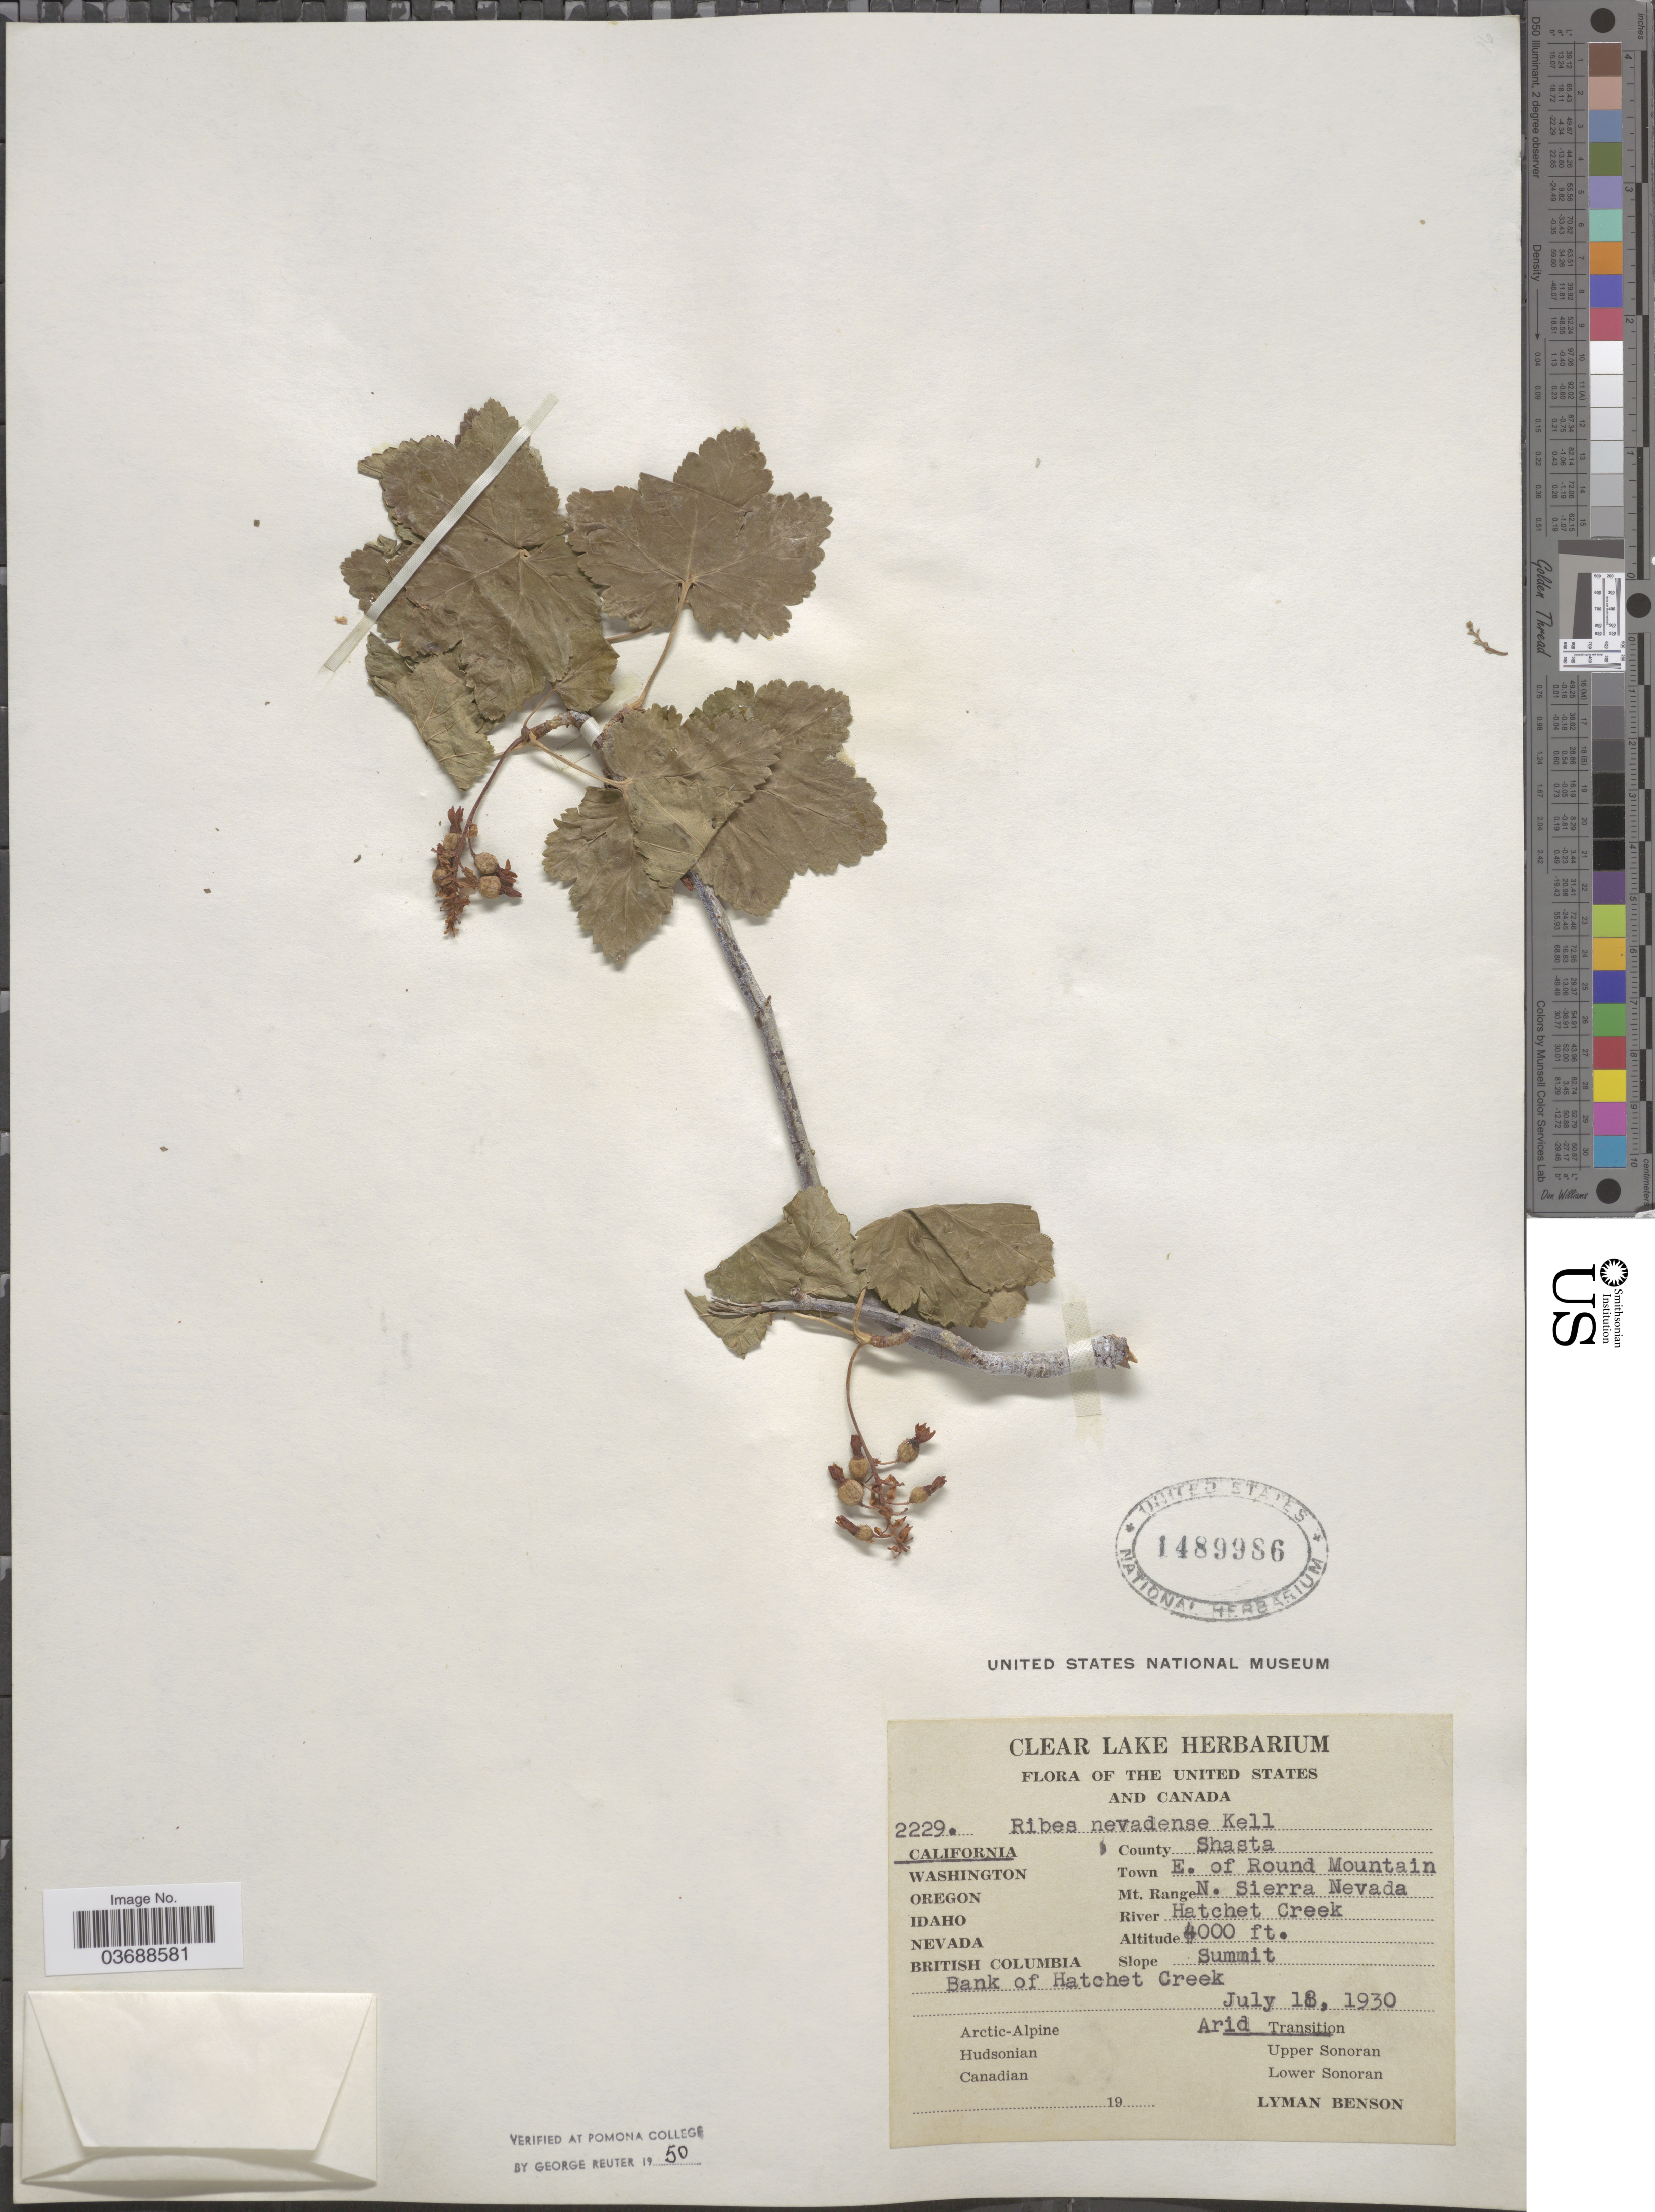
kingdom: Plantae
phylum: Tracheophyta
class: Magnoliopsida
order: Saxifragales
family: Grossulariaceae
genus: Ribes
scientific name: Ribes nevadense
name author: Kellogg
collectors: L. D. Benson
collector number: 2229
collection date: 1930-07-18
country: United States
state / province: California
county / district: Shasta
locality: County Shasta, Town E. of Round Mountain. Mt. Range N. Sierra Nevada. River Hatchet Creek. Slope Summit. Bank of Hatchet Creek.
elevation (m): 1219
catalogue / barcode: US 1489986